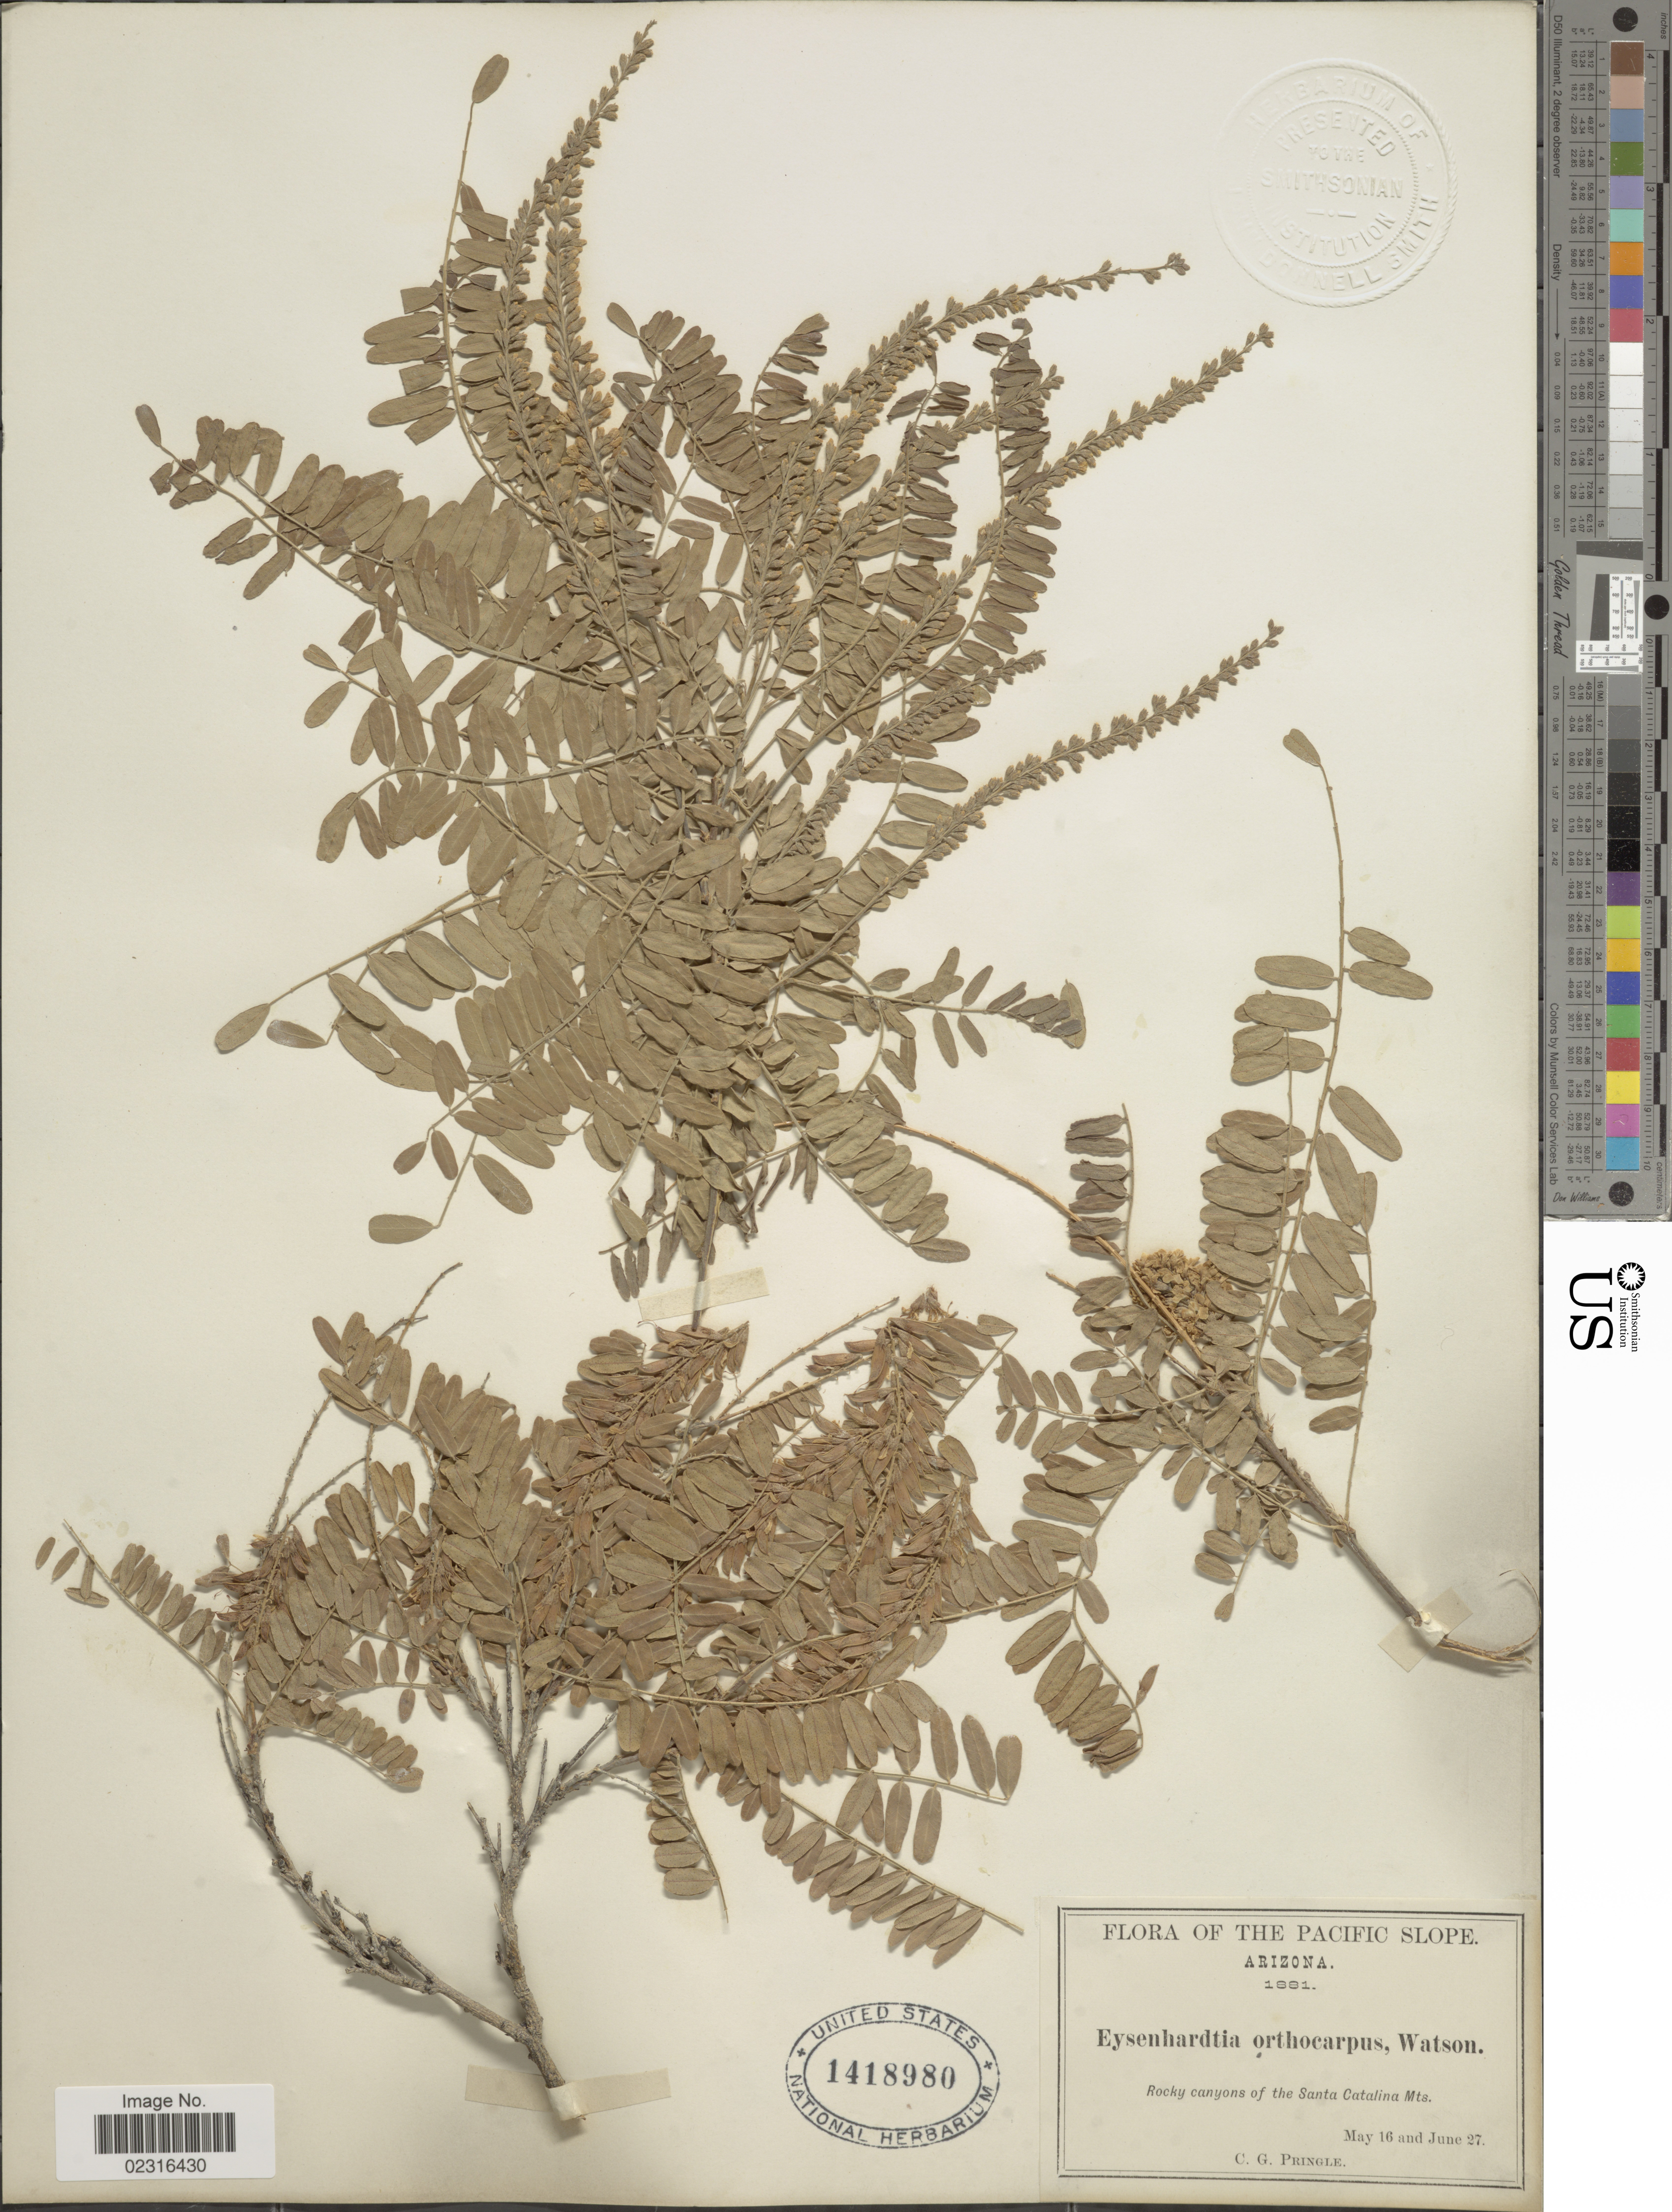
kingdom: Plantae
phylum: Tracheophyta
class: Magnoliopsida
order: Fabales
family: Fabaceae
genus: Eysenhardtia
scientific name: Eysenhardtia orthocarpa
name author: (A. Gray) S. Watson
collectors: C. G. Pringle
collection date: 1881-05-16/1881-06-27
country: United States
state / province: Arizona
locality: Pacific slope, Rocky canyons of the Santa Catalina Mts.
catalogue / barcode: US 1418980